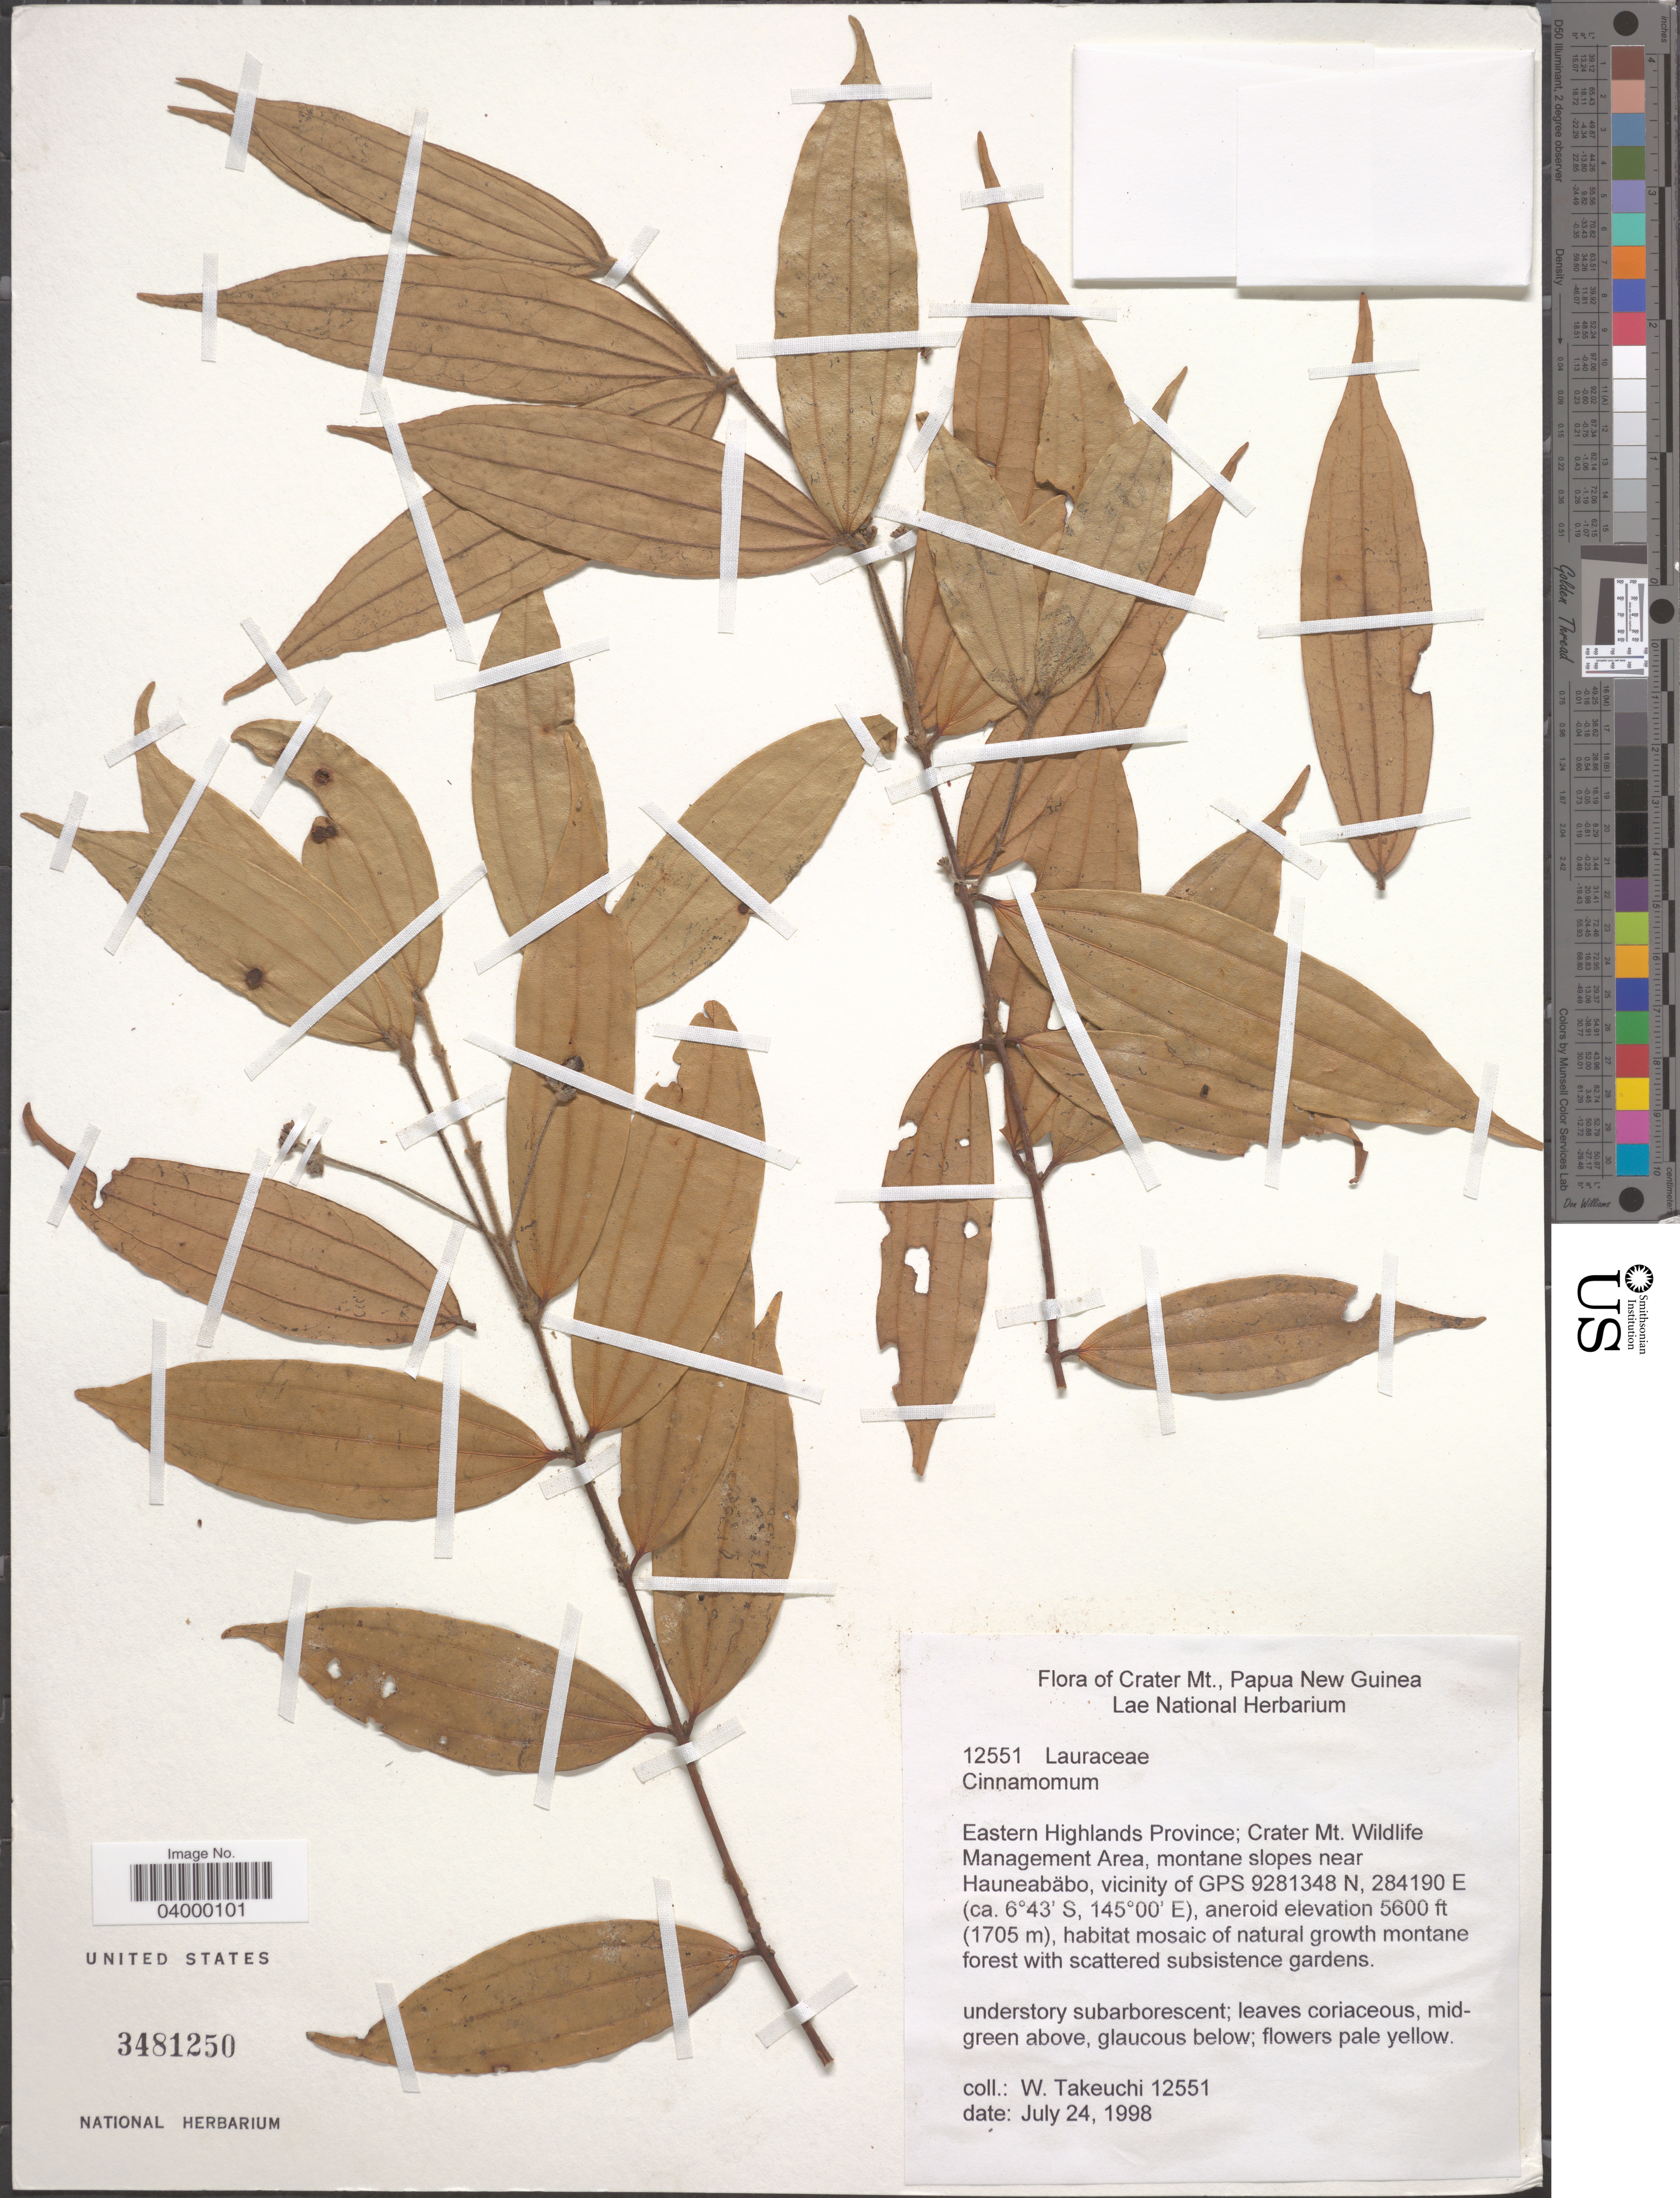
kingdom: Plantae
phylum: Tracheophyta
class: Magnoliopsida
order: Laurales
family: Lauraceae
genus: Cinnamomum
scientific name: Cinnamomum sp.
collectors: W. Takeuchi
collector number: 12551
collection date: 1998-07-24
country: Papua New Guinea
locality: Crater Mt. Eastern Highlands; Crater Mt. Wildlife Management Area, montane slopes near Hauneabäbo.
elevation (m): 1707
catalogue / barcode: US 3481250